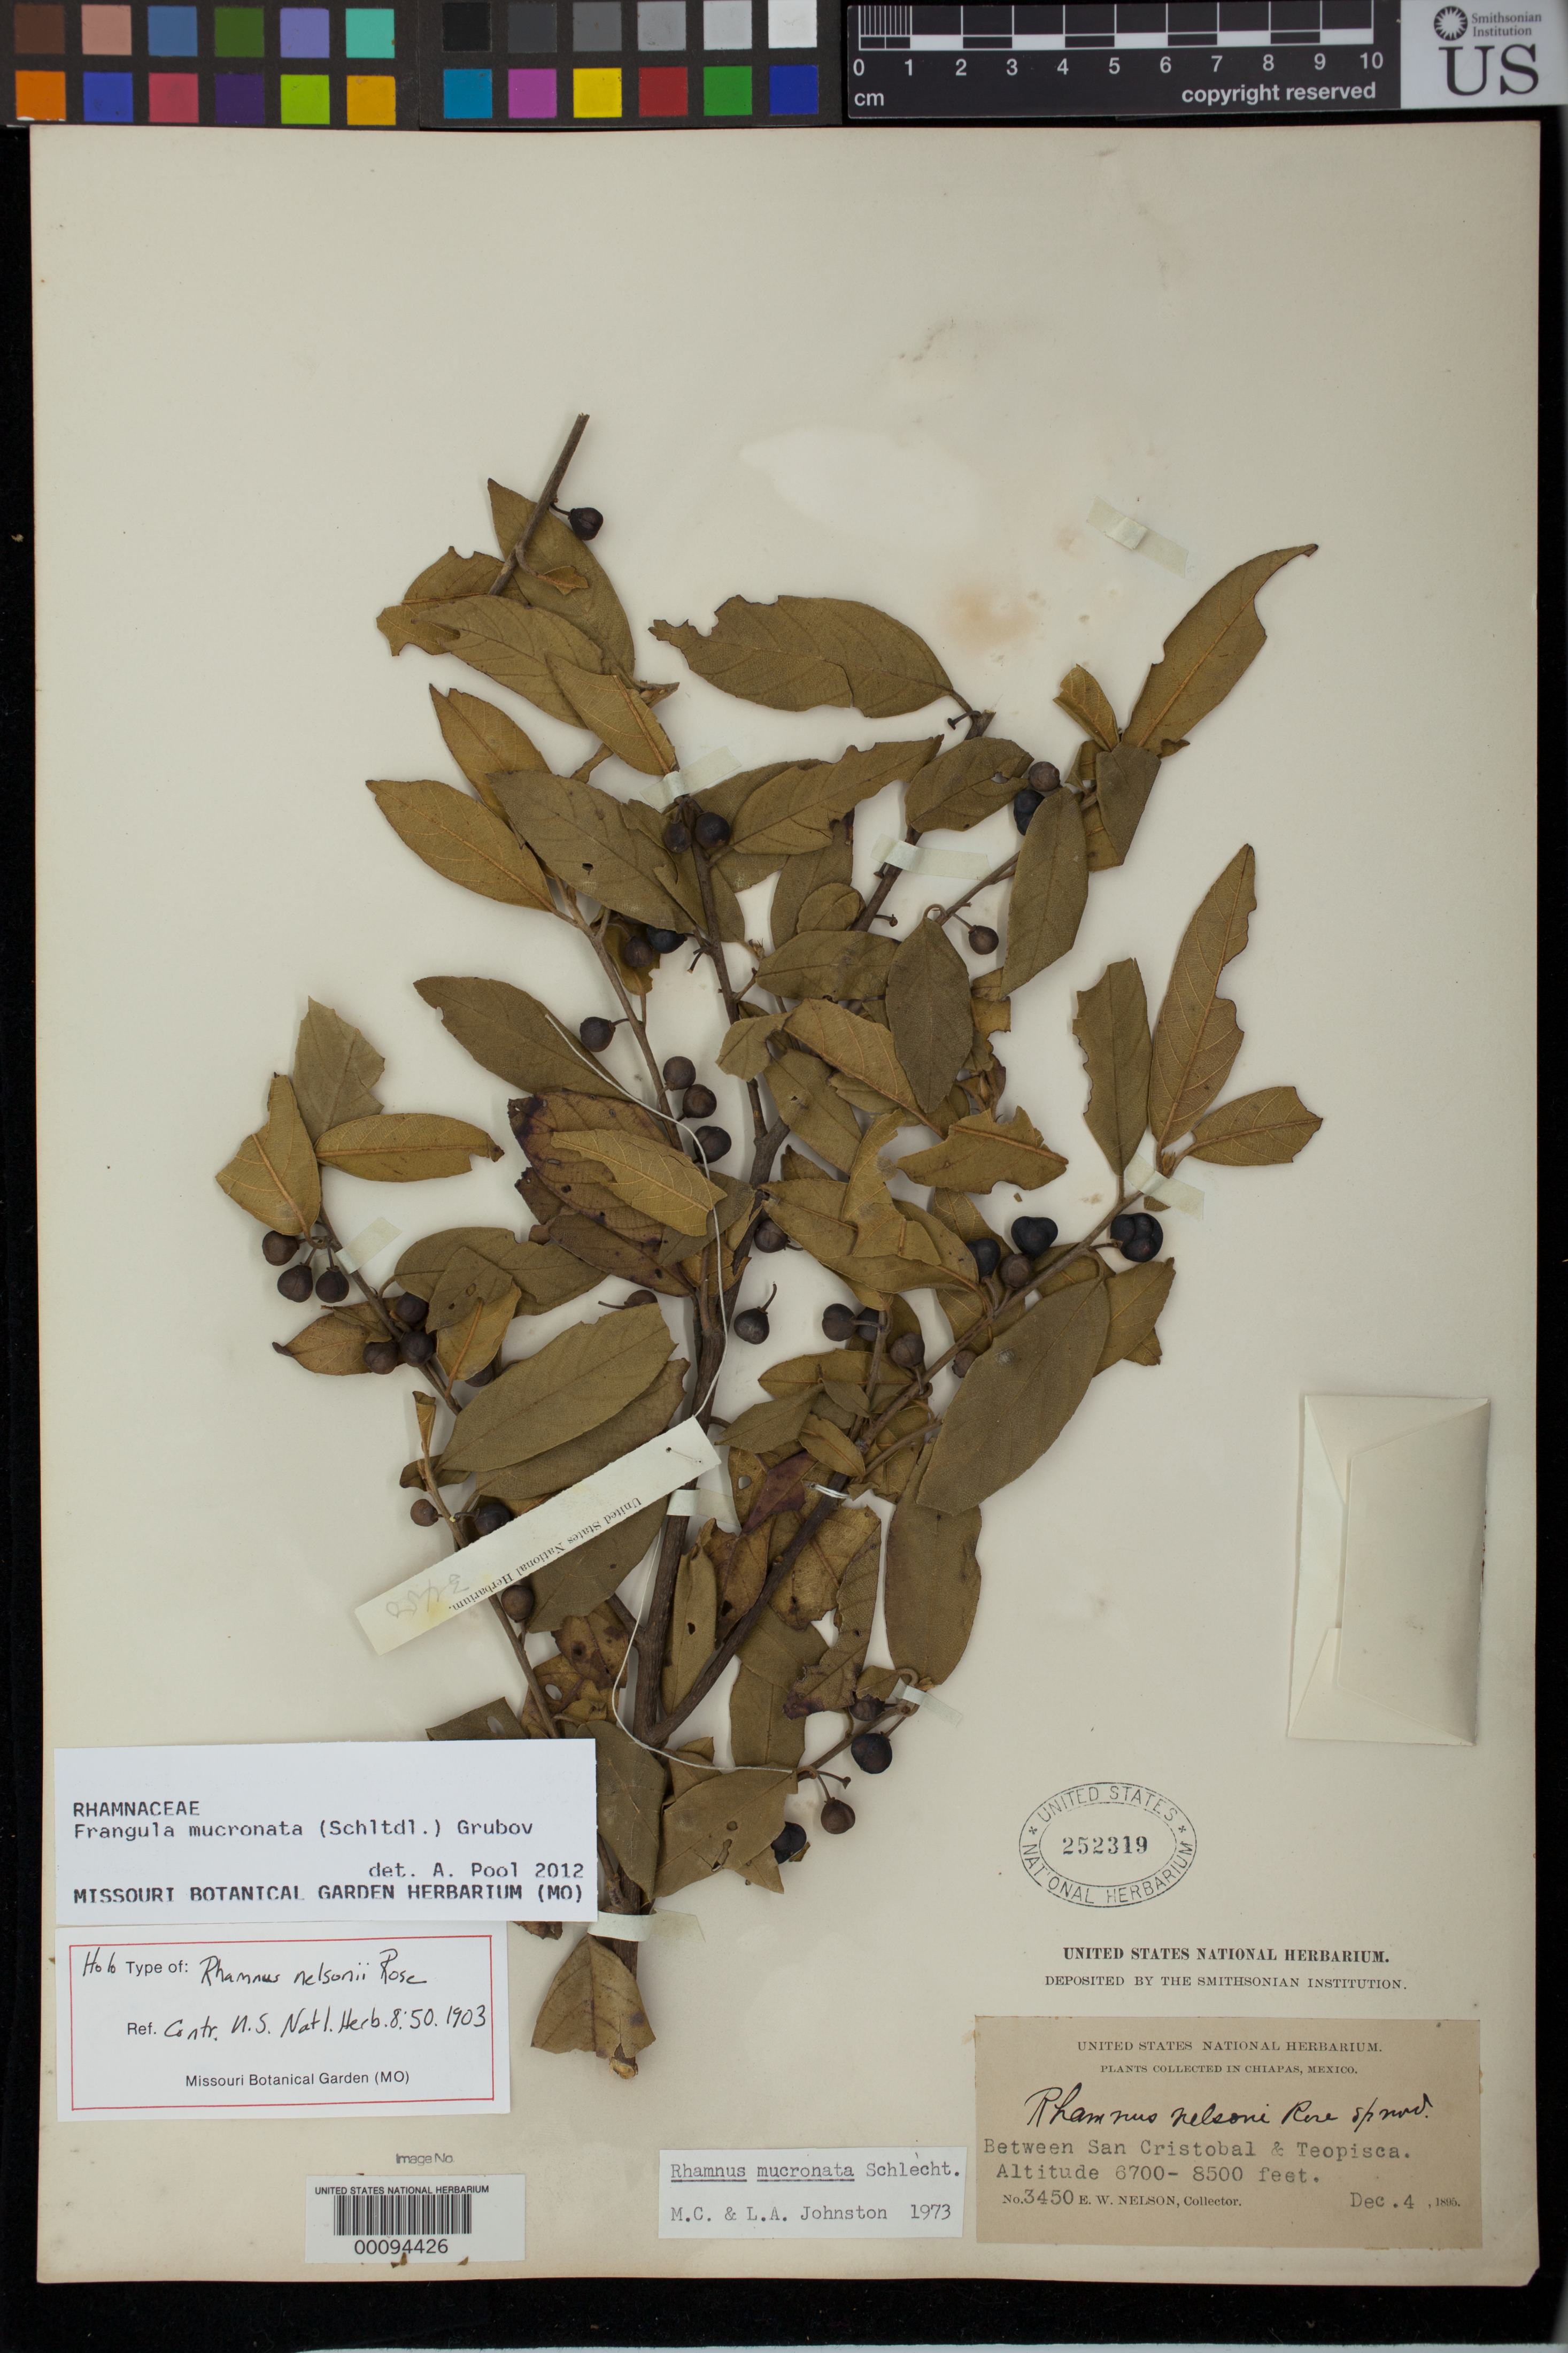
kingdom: Plantae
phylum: Tracheophyta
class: Magnoliopsida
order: Rosales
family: Rhamnaceae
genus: Rhamnus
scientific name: Rhamnus nelsonii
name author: Rose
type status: Holotype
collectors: E. W. Nelson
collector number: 3450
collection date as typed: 04 Dec 1895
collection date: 1895-12-04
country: Mexico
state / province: Chiapas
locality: Between San Cristobal and Teopisca.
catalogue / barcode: US 252319